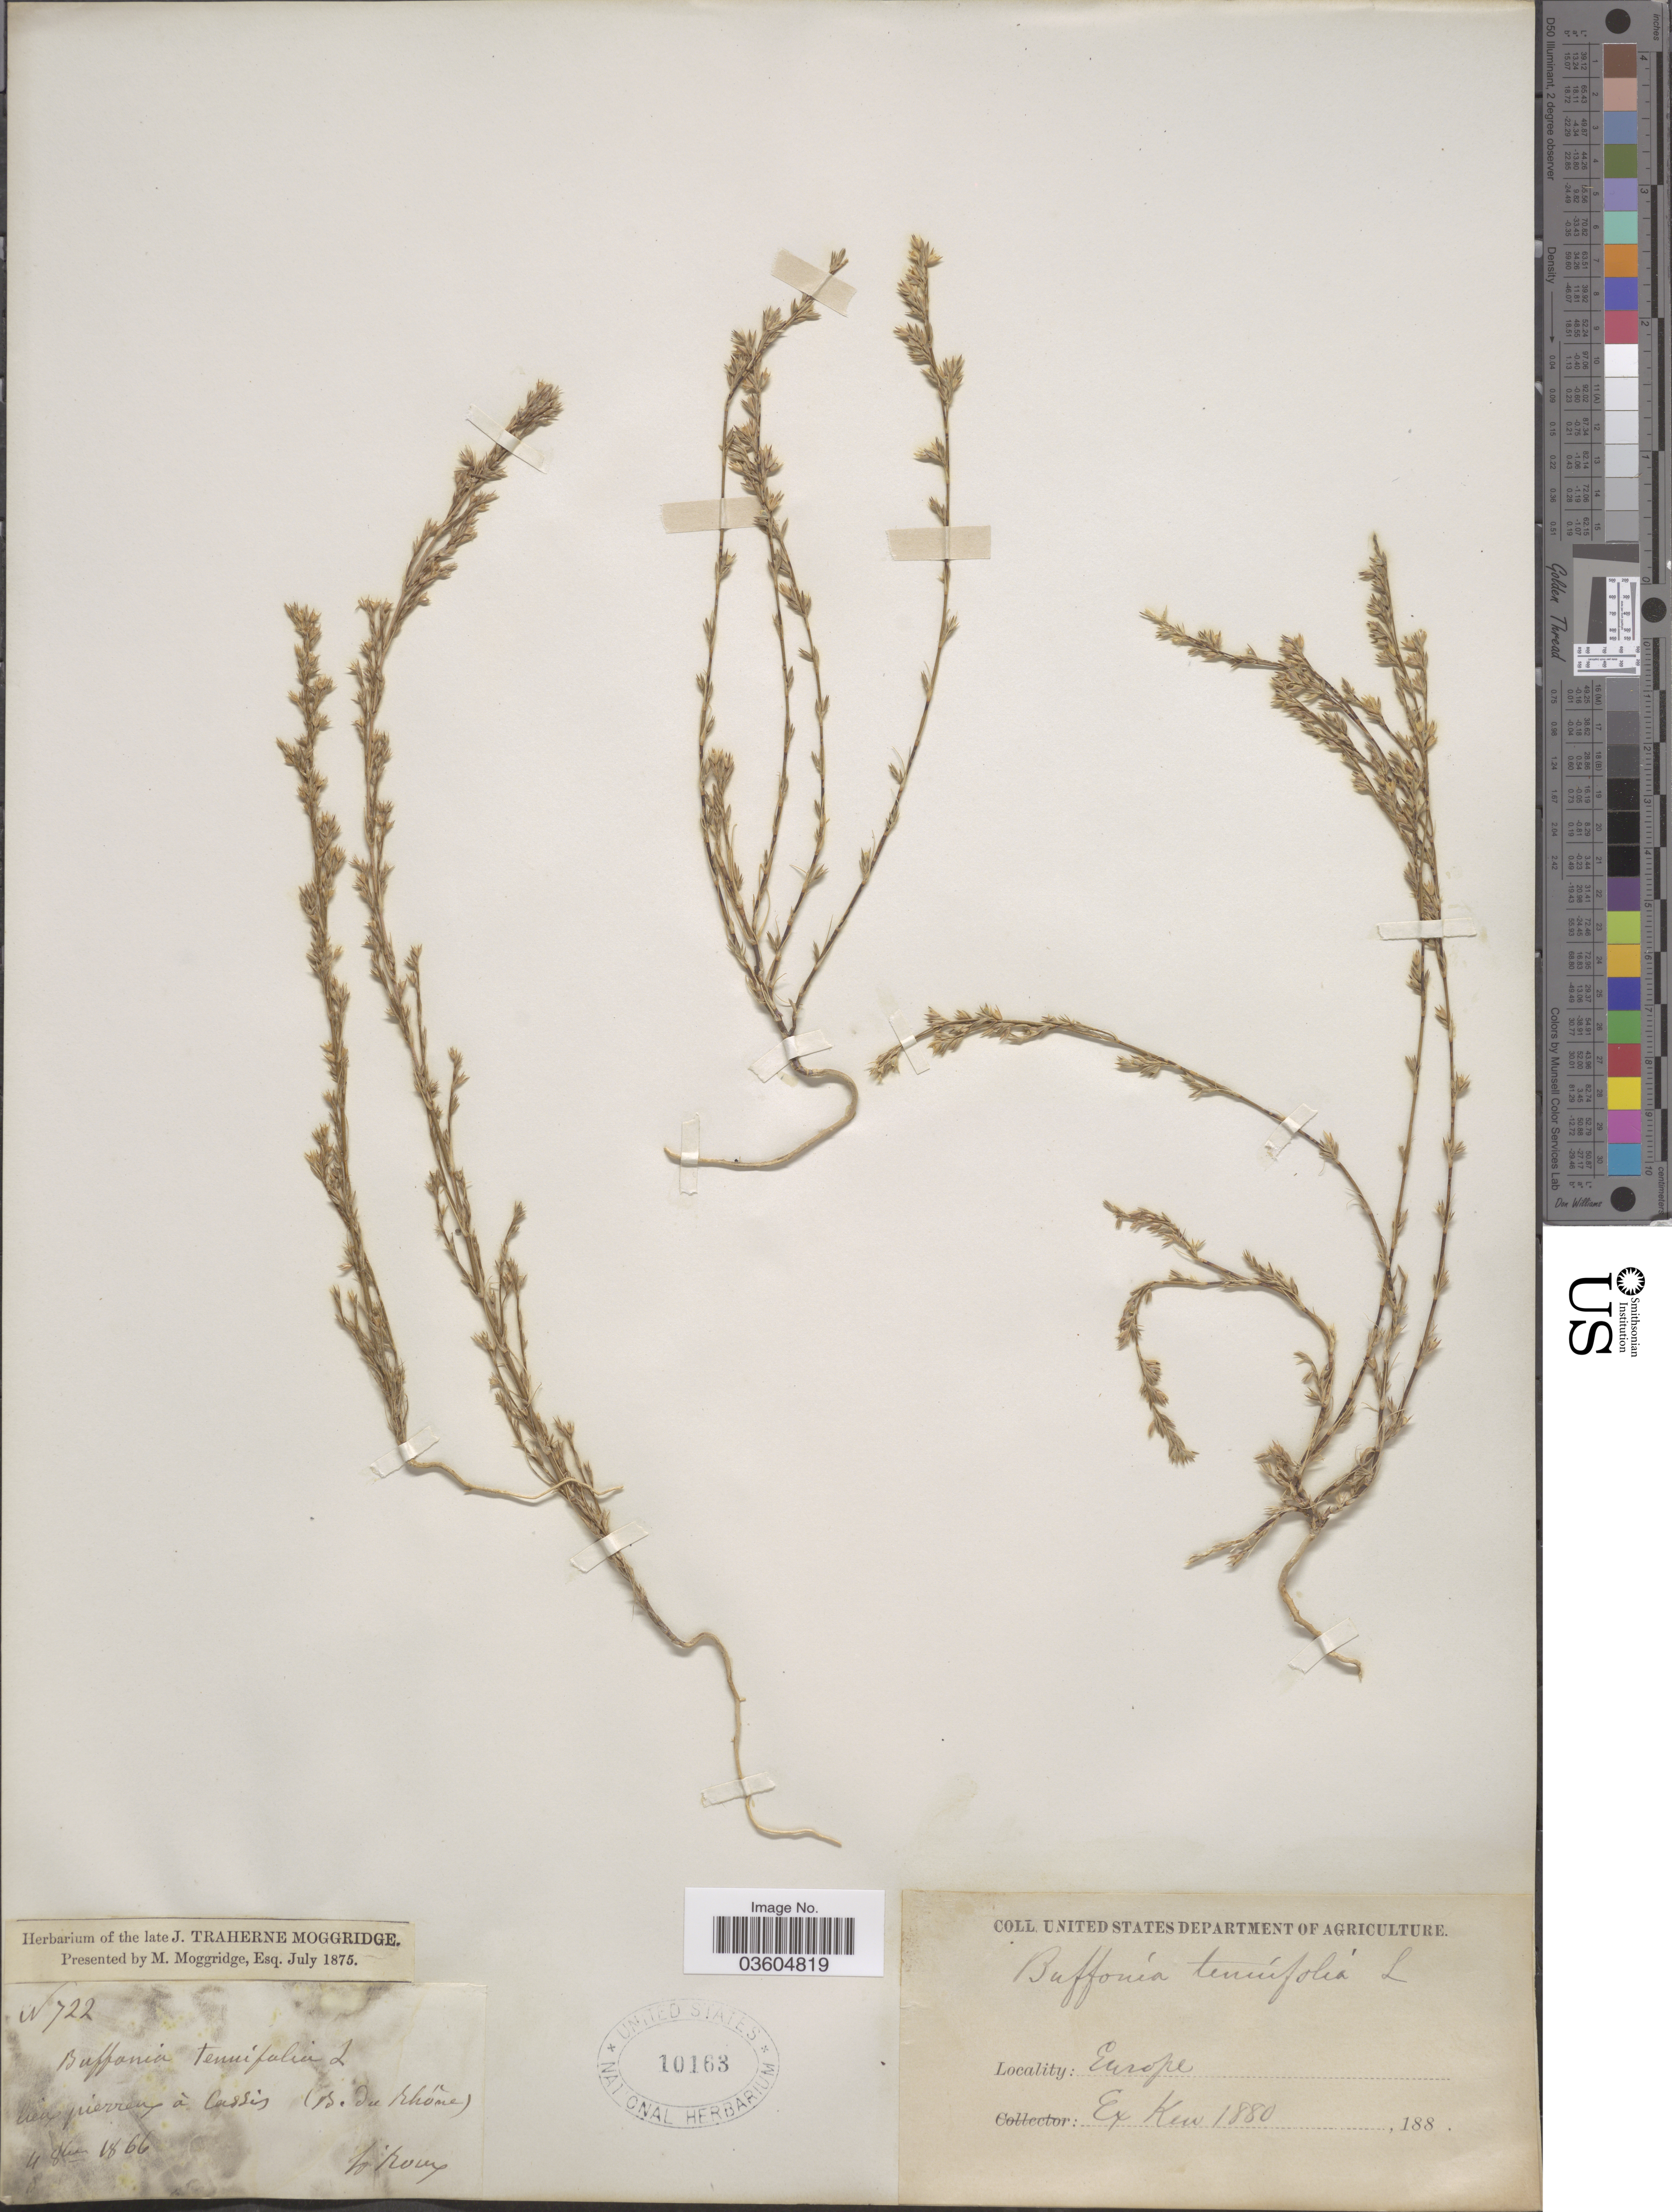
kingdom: Plantae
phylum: Tracheophyta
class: Magnoliopsida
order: Caryophyllales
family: Caryophyllaceae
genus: Bufonia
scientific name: Bufonia tenuifolia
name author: L.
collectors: ex herb. Hort. Reg. Kew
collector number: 722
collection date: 1886-10-04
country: France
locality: Lieux pierreux á Cassis (B. du Rhóne). Europe.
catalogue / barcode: US 10163